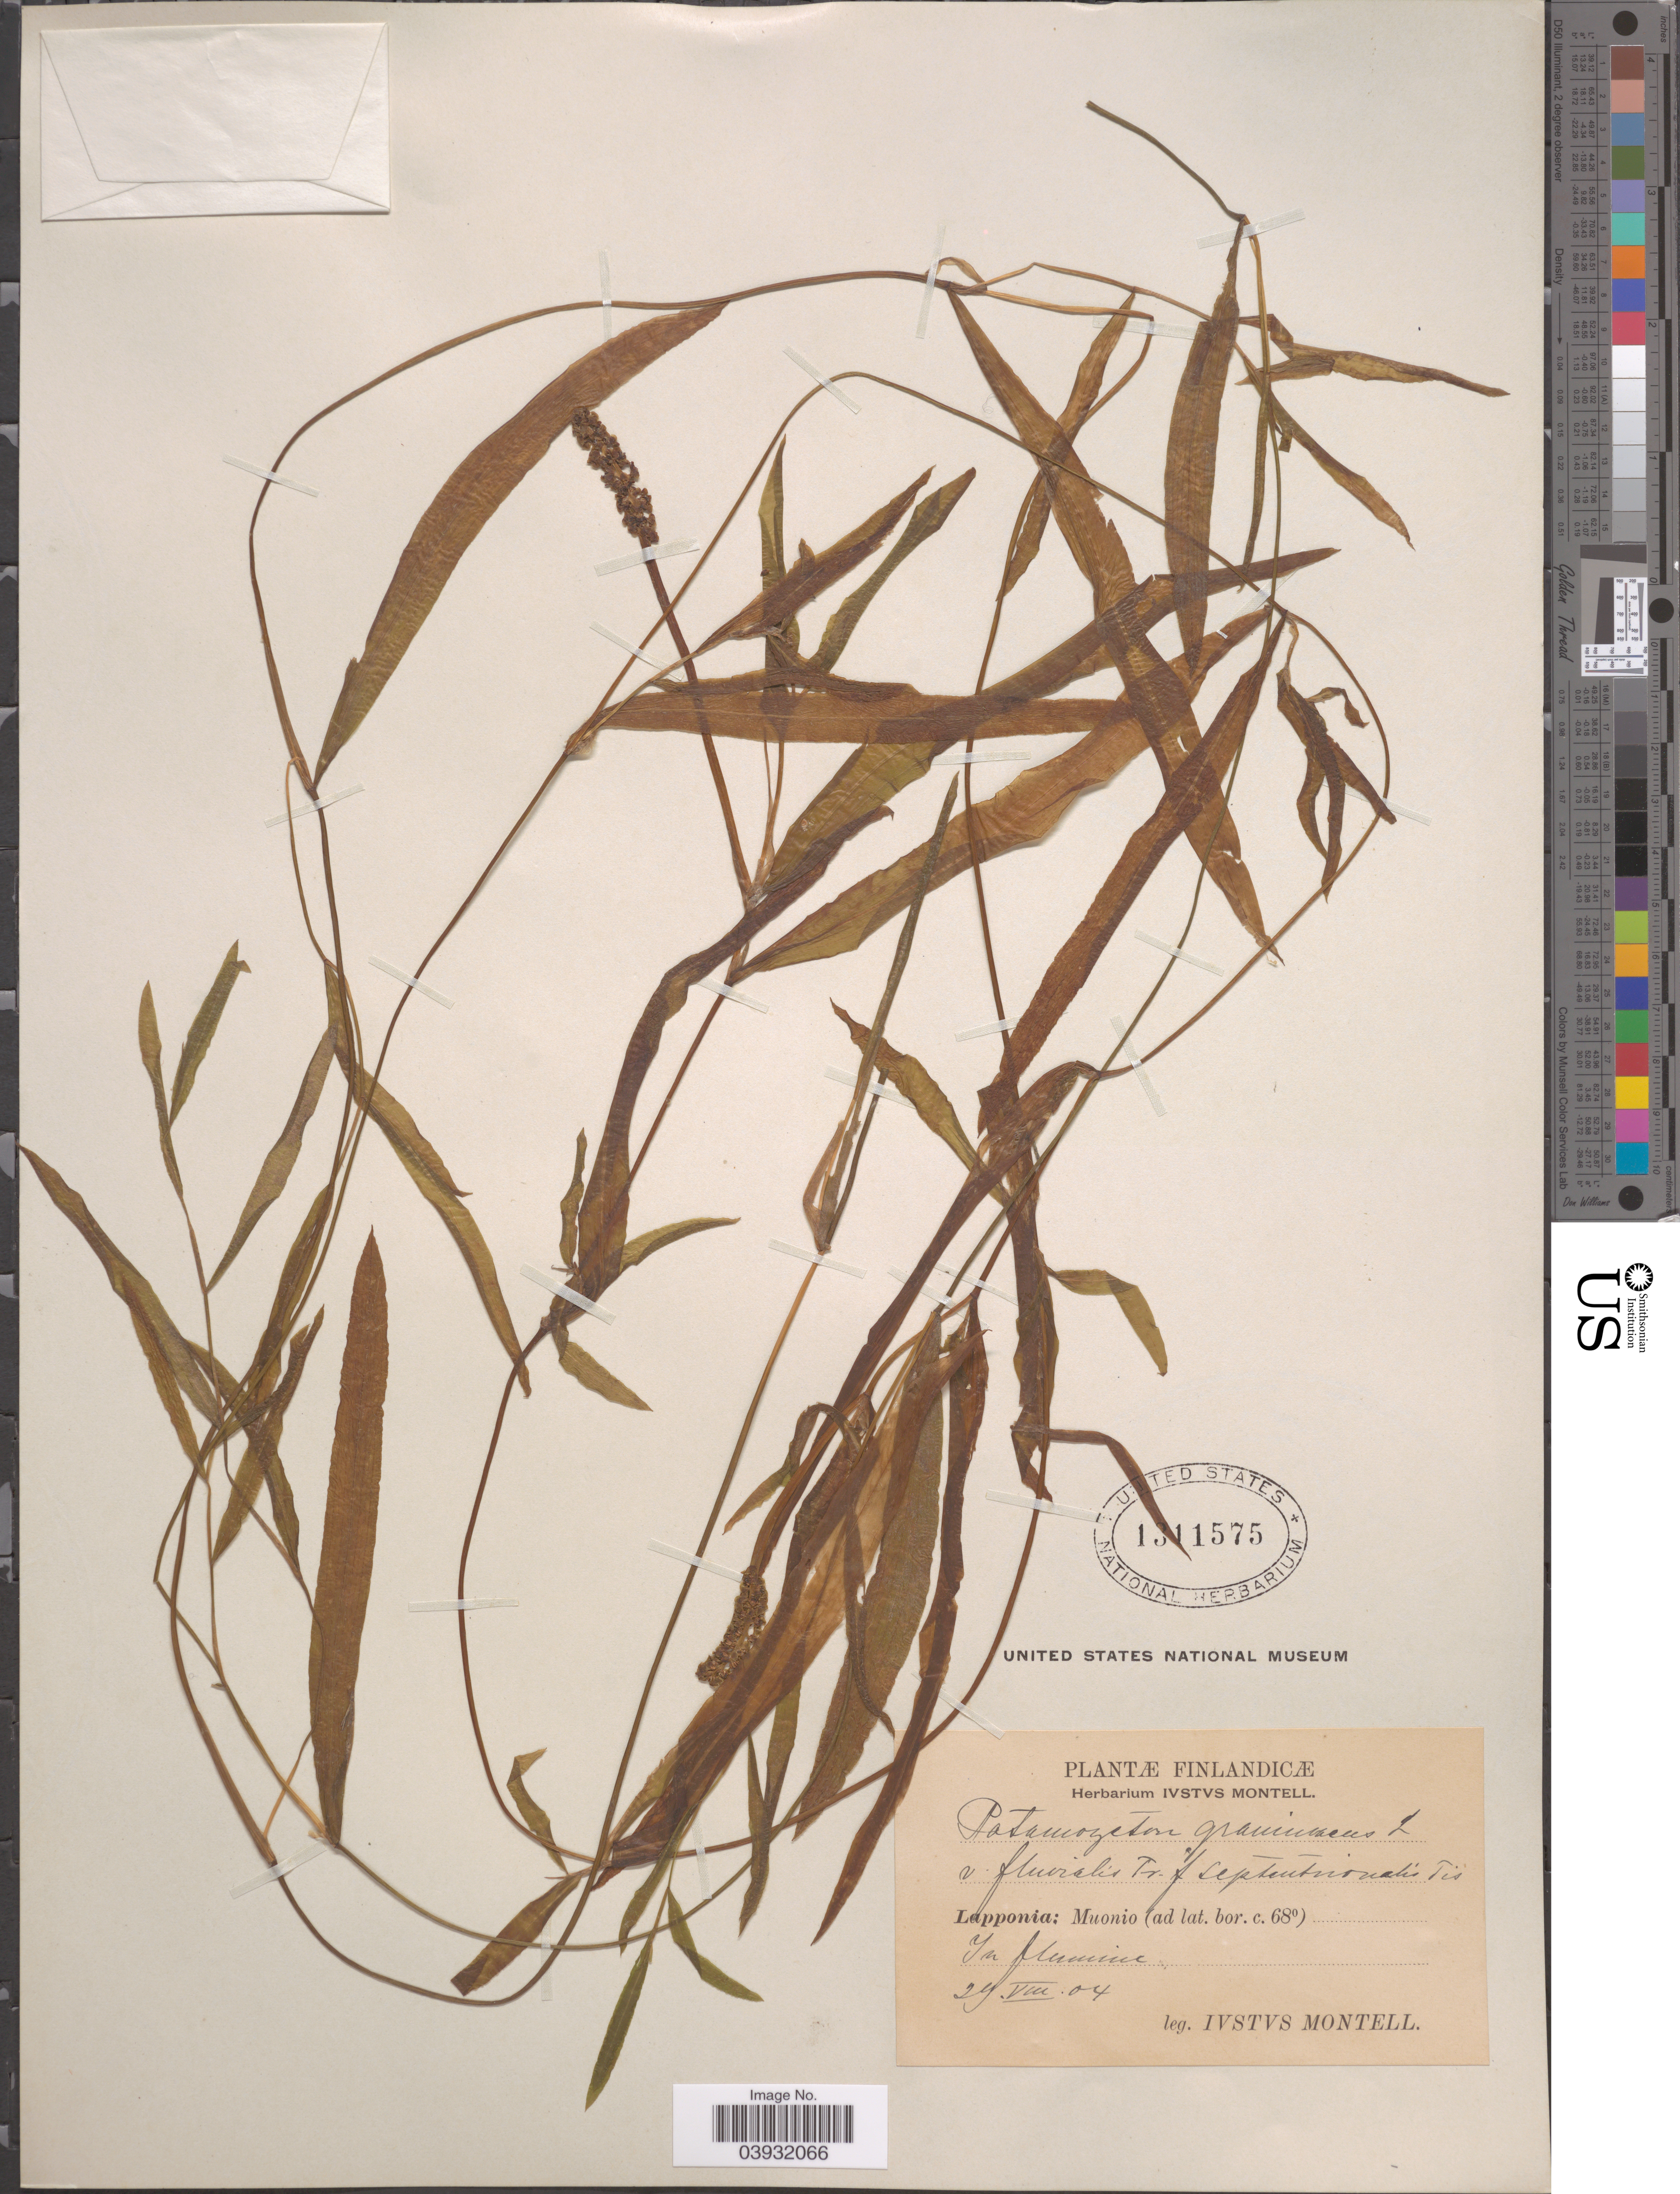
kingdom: Plantae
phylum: Tracheophyta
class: Liliopsida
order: Alismatales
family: Potamogetonaceae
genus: Potamogeton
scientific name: Potamogeton gramineus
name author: L.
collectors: I. Montell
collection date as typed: Transcribed d/m/y: 29/8/4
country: Finland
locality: Lapponia: Muonio.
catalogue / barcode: US 1311575